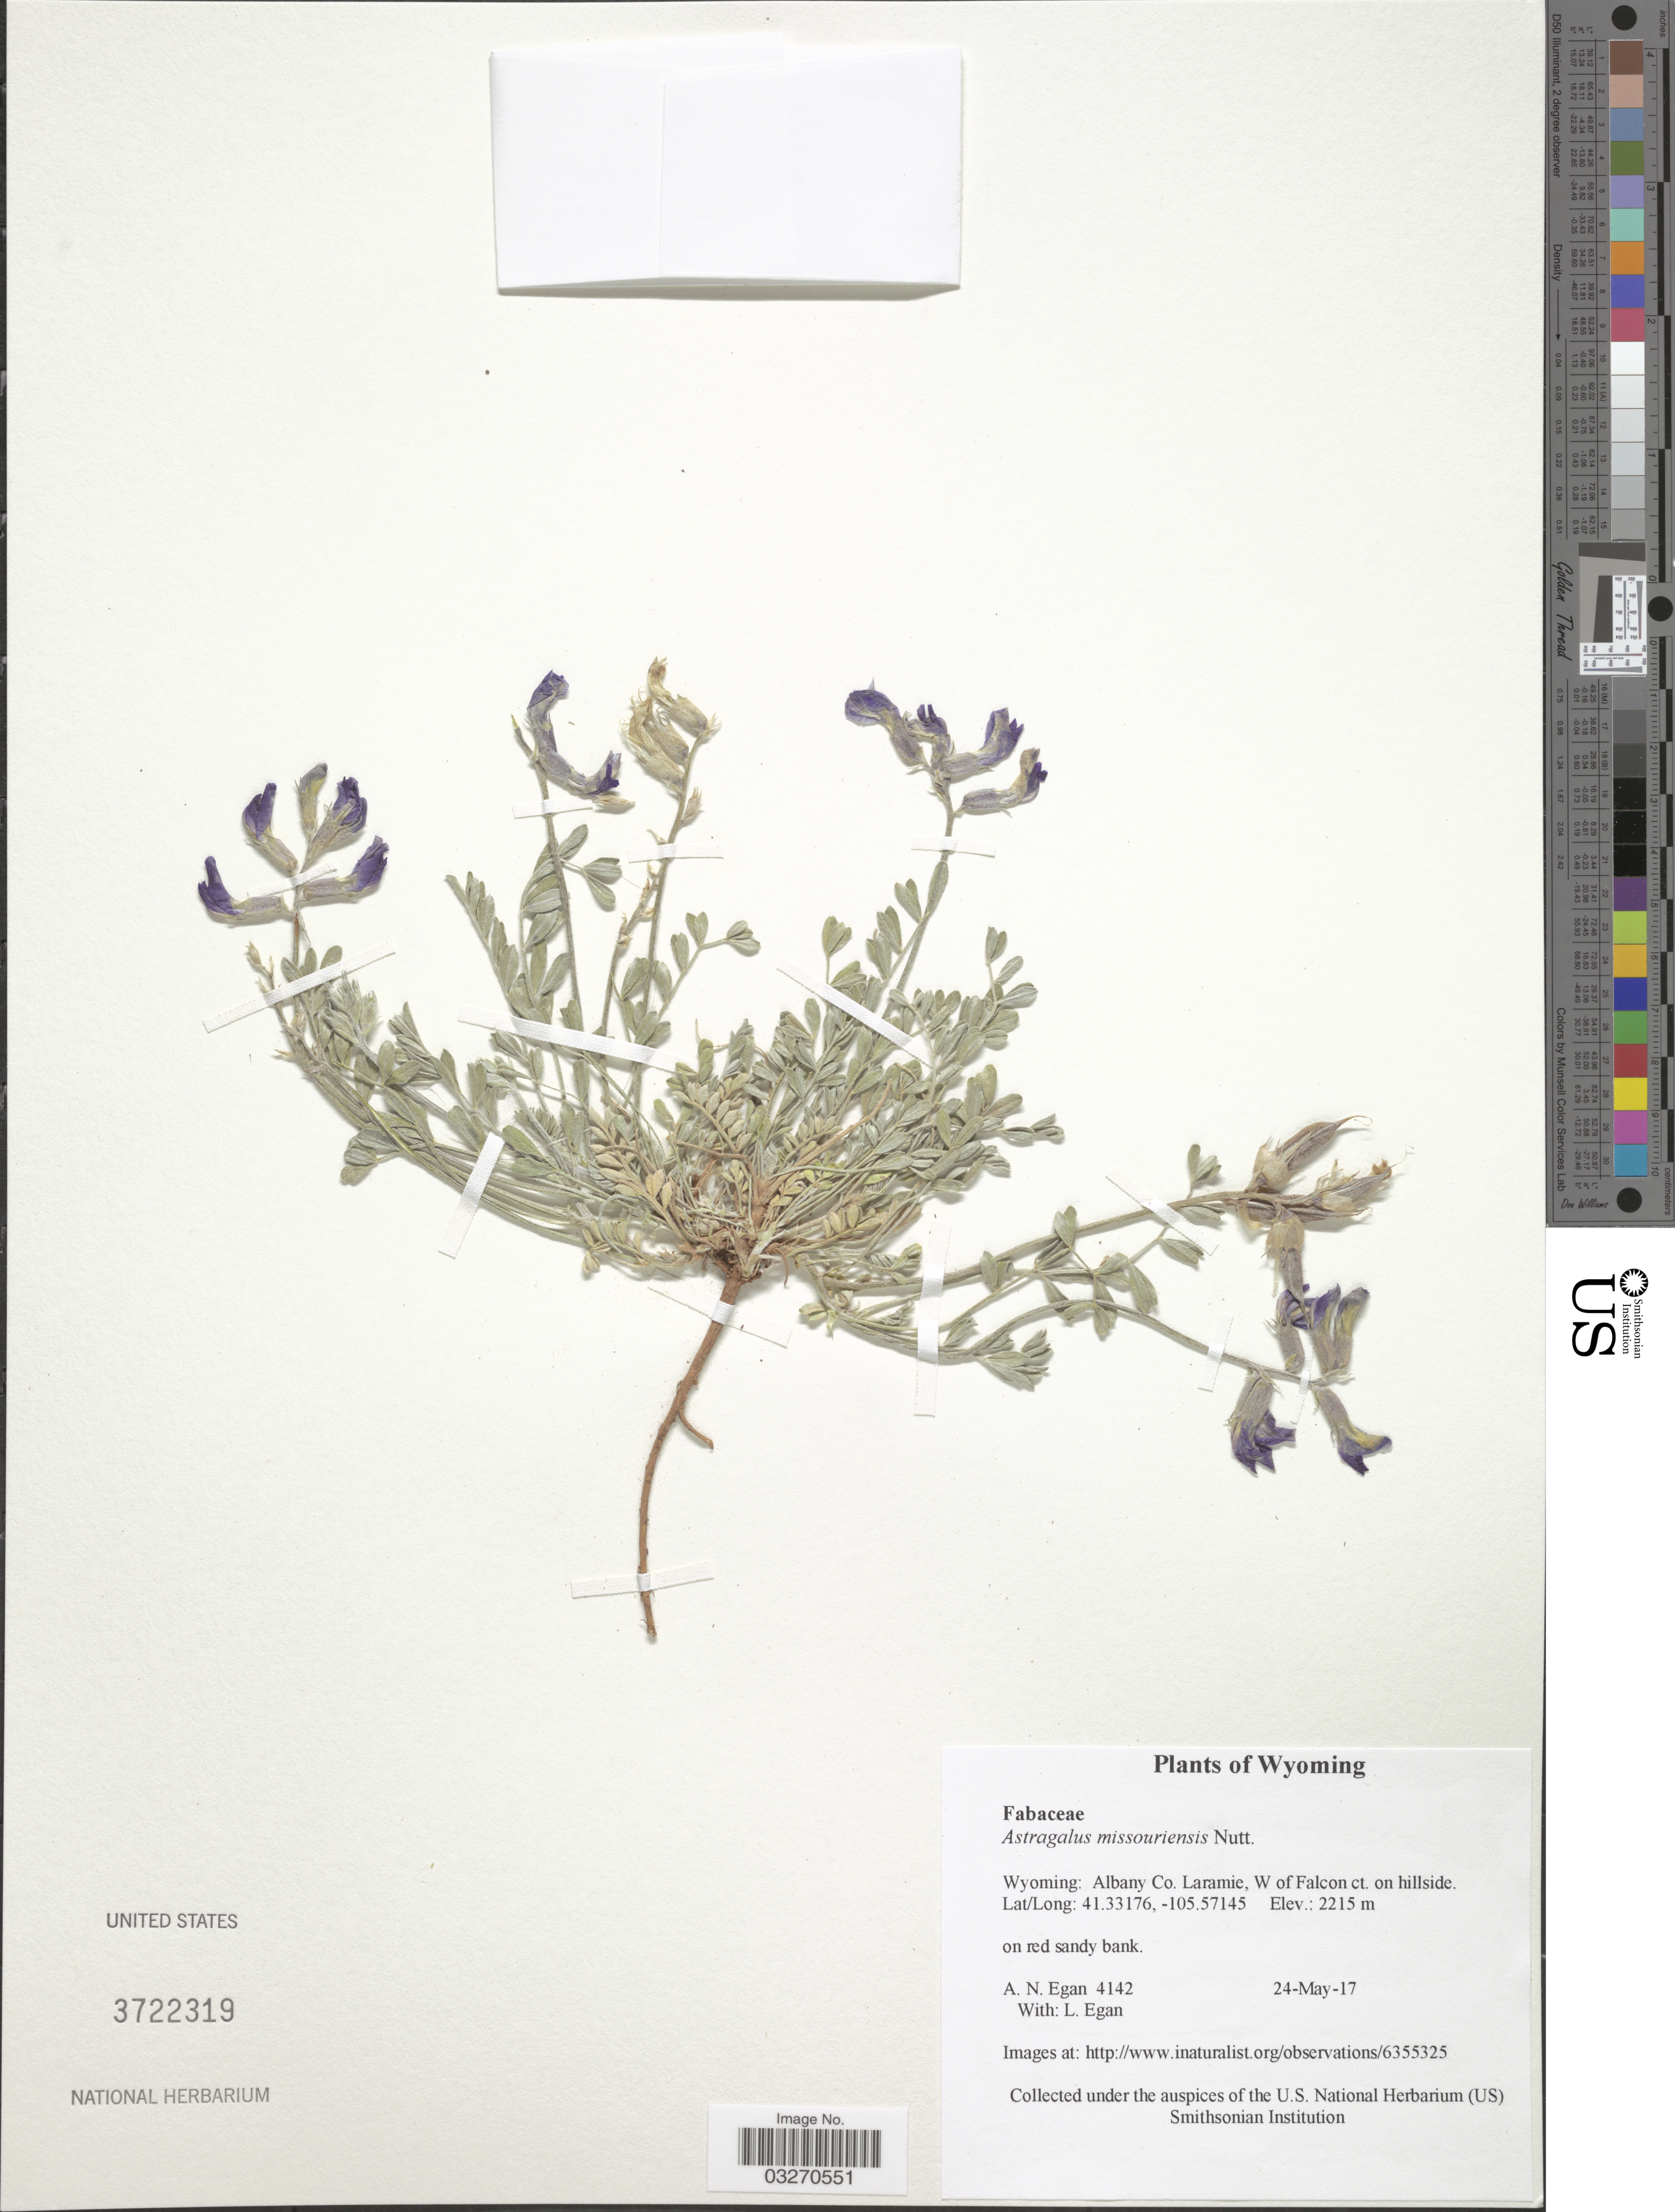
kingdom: Plantae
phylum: Tracheophyta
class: Magnoliopsida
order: Fabales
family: Fabaceae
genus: Astragalus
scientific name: Astragalus missouriensis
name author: Nutt.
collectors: A. N. Egan & L. Egan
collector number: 4142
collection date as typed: Transcribed d/m/y: 24/5/17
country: United States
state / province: Wyoming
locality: Albany Co. Laramie, W of Falcon ct. on hillside.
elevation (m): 2215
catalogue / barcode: US 3722319